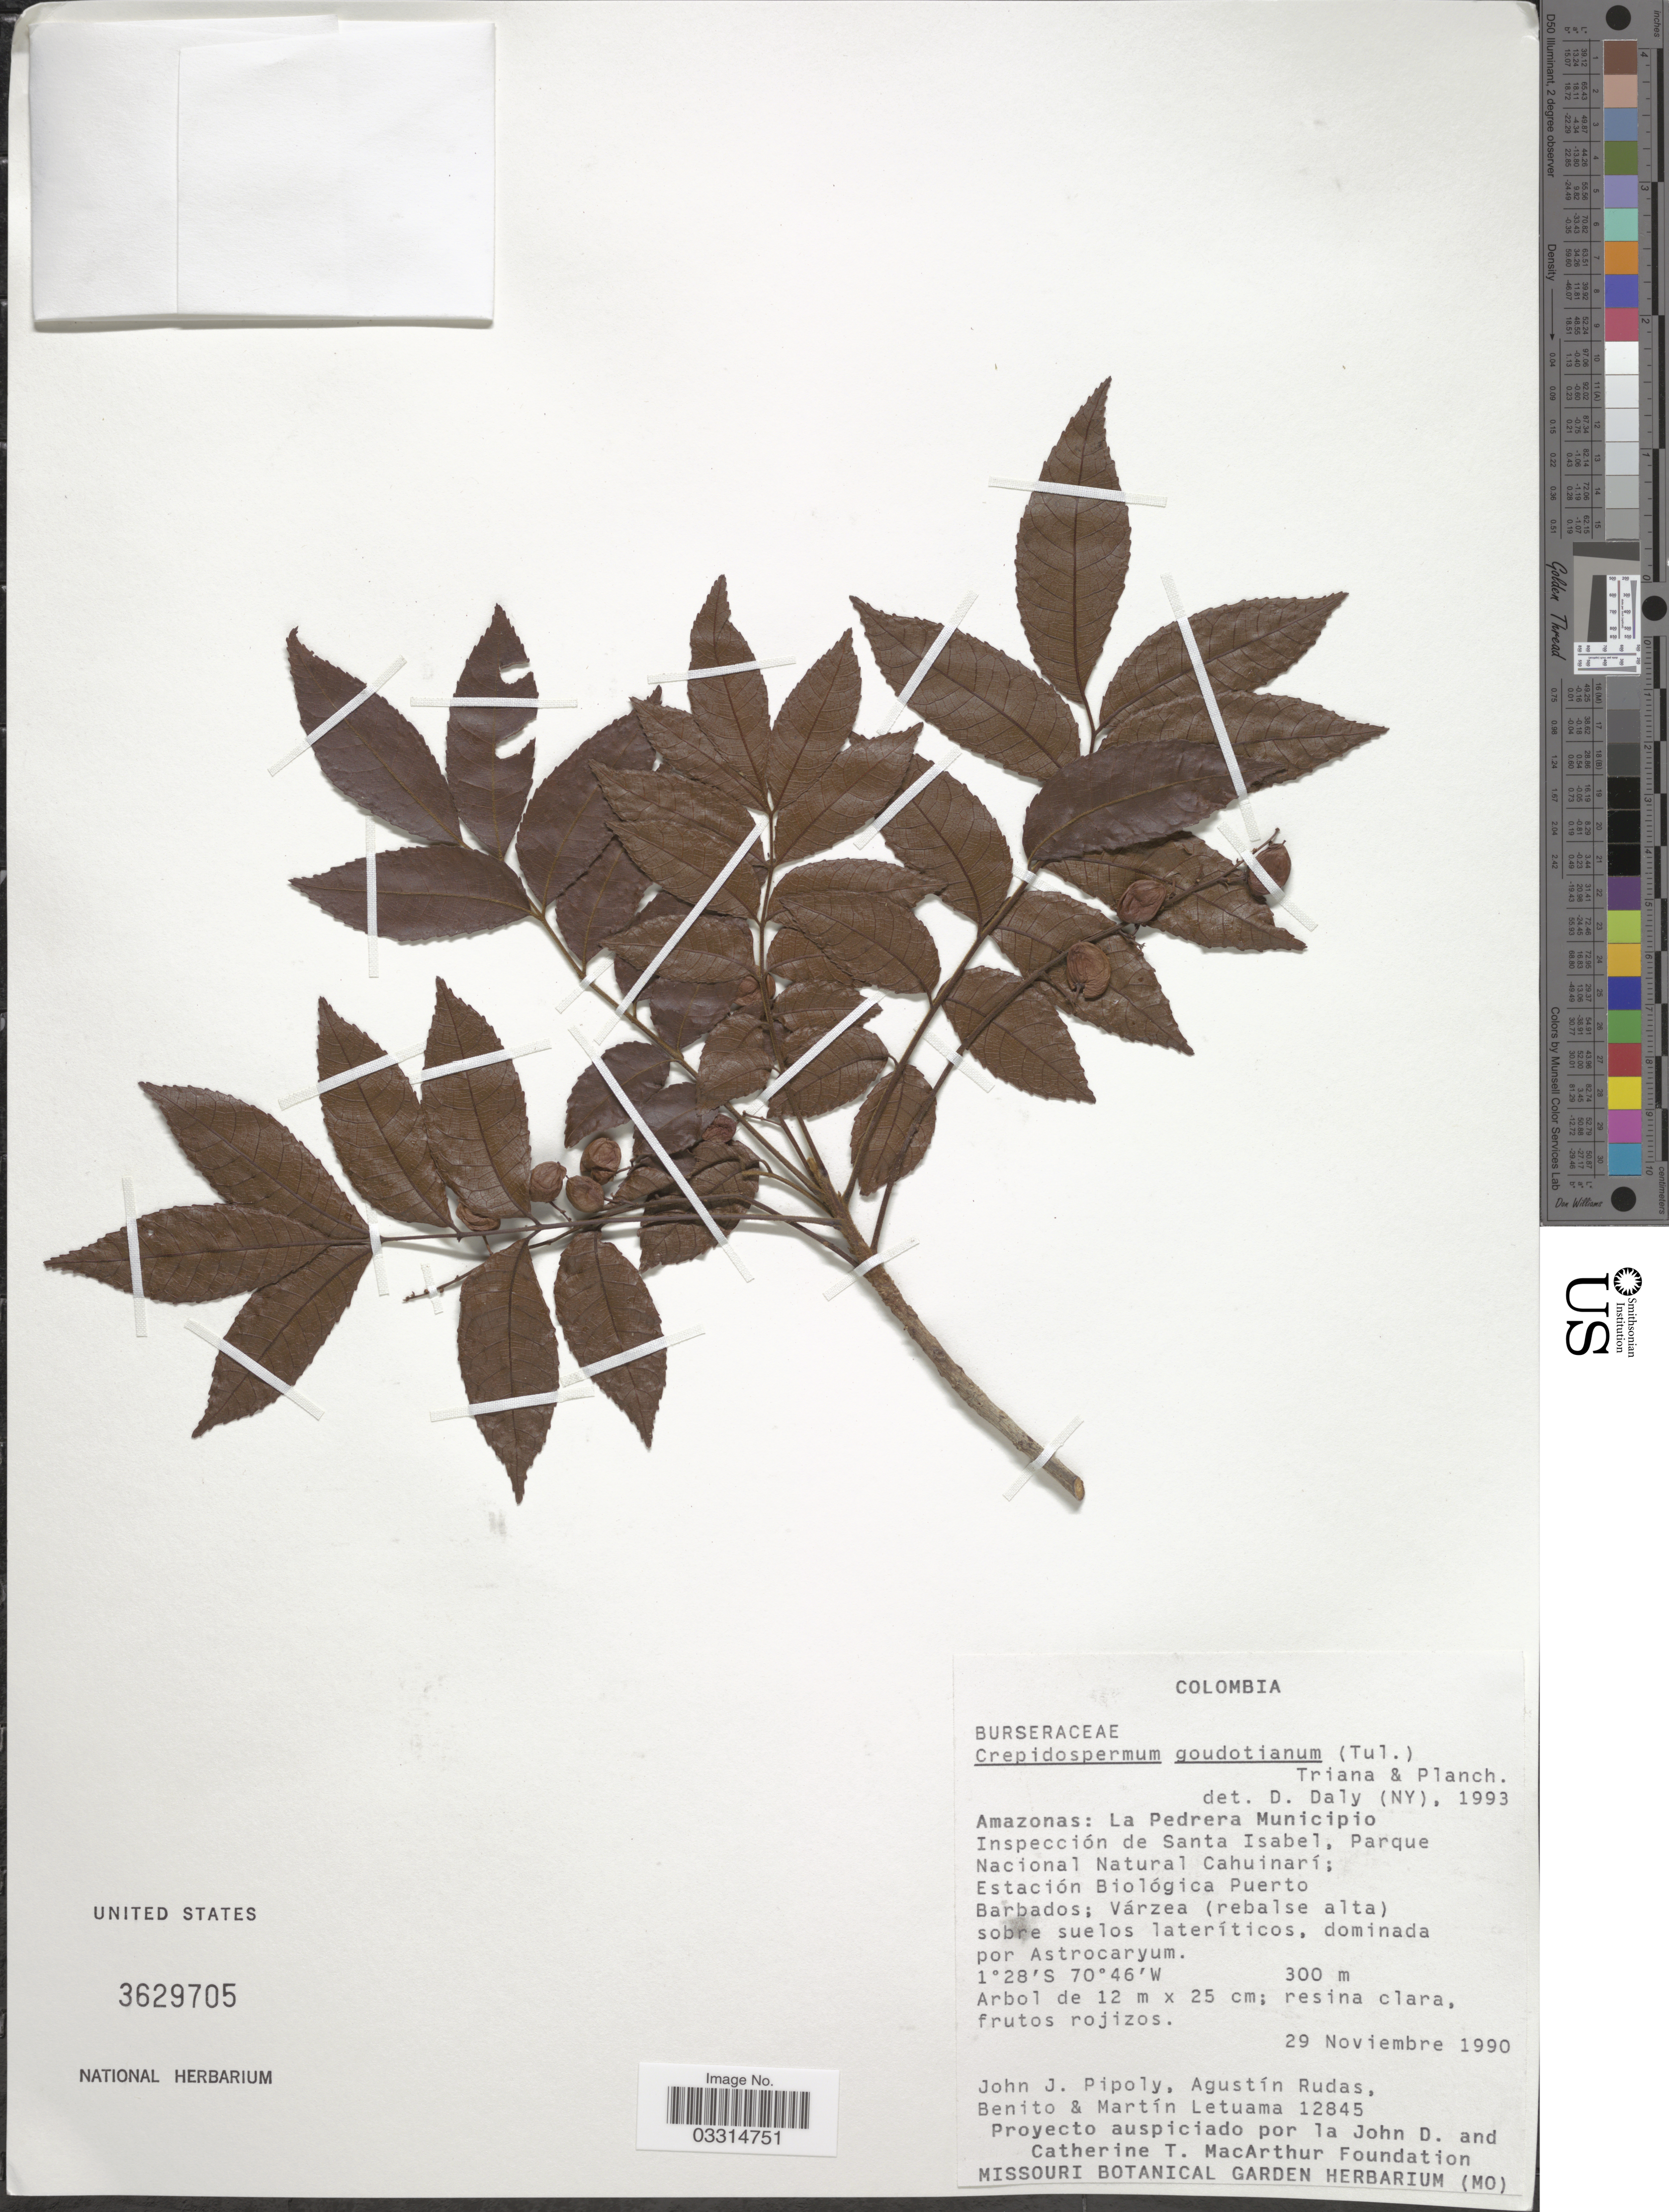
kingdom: Plantae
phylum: Tracheophyta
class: Magnoliopsida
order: Sapindales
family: Burseraceae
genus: Protium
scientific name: Protium goudotianum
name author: (Tul.) Byng & Christenh.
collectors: J. J. Pipoly, A. Rudas, Benito & M. Letuama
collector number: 12845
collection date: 1990-11-29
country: Colombia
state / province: Amazônas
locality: La Pedrera Municipio, Inspección de Santa Isabel, Parque Nacional Natural Cahuinarí; Estación Biológica Puerto Barbados; Várzea.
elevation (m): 300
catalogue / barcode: US 3629705